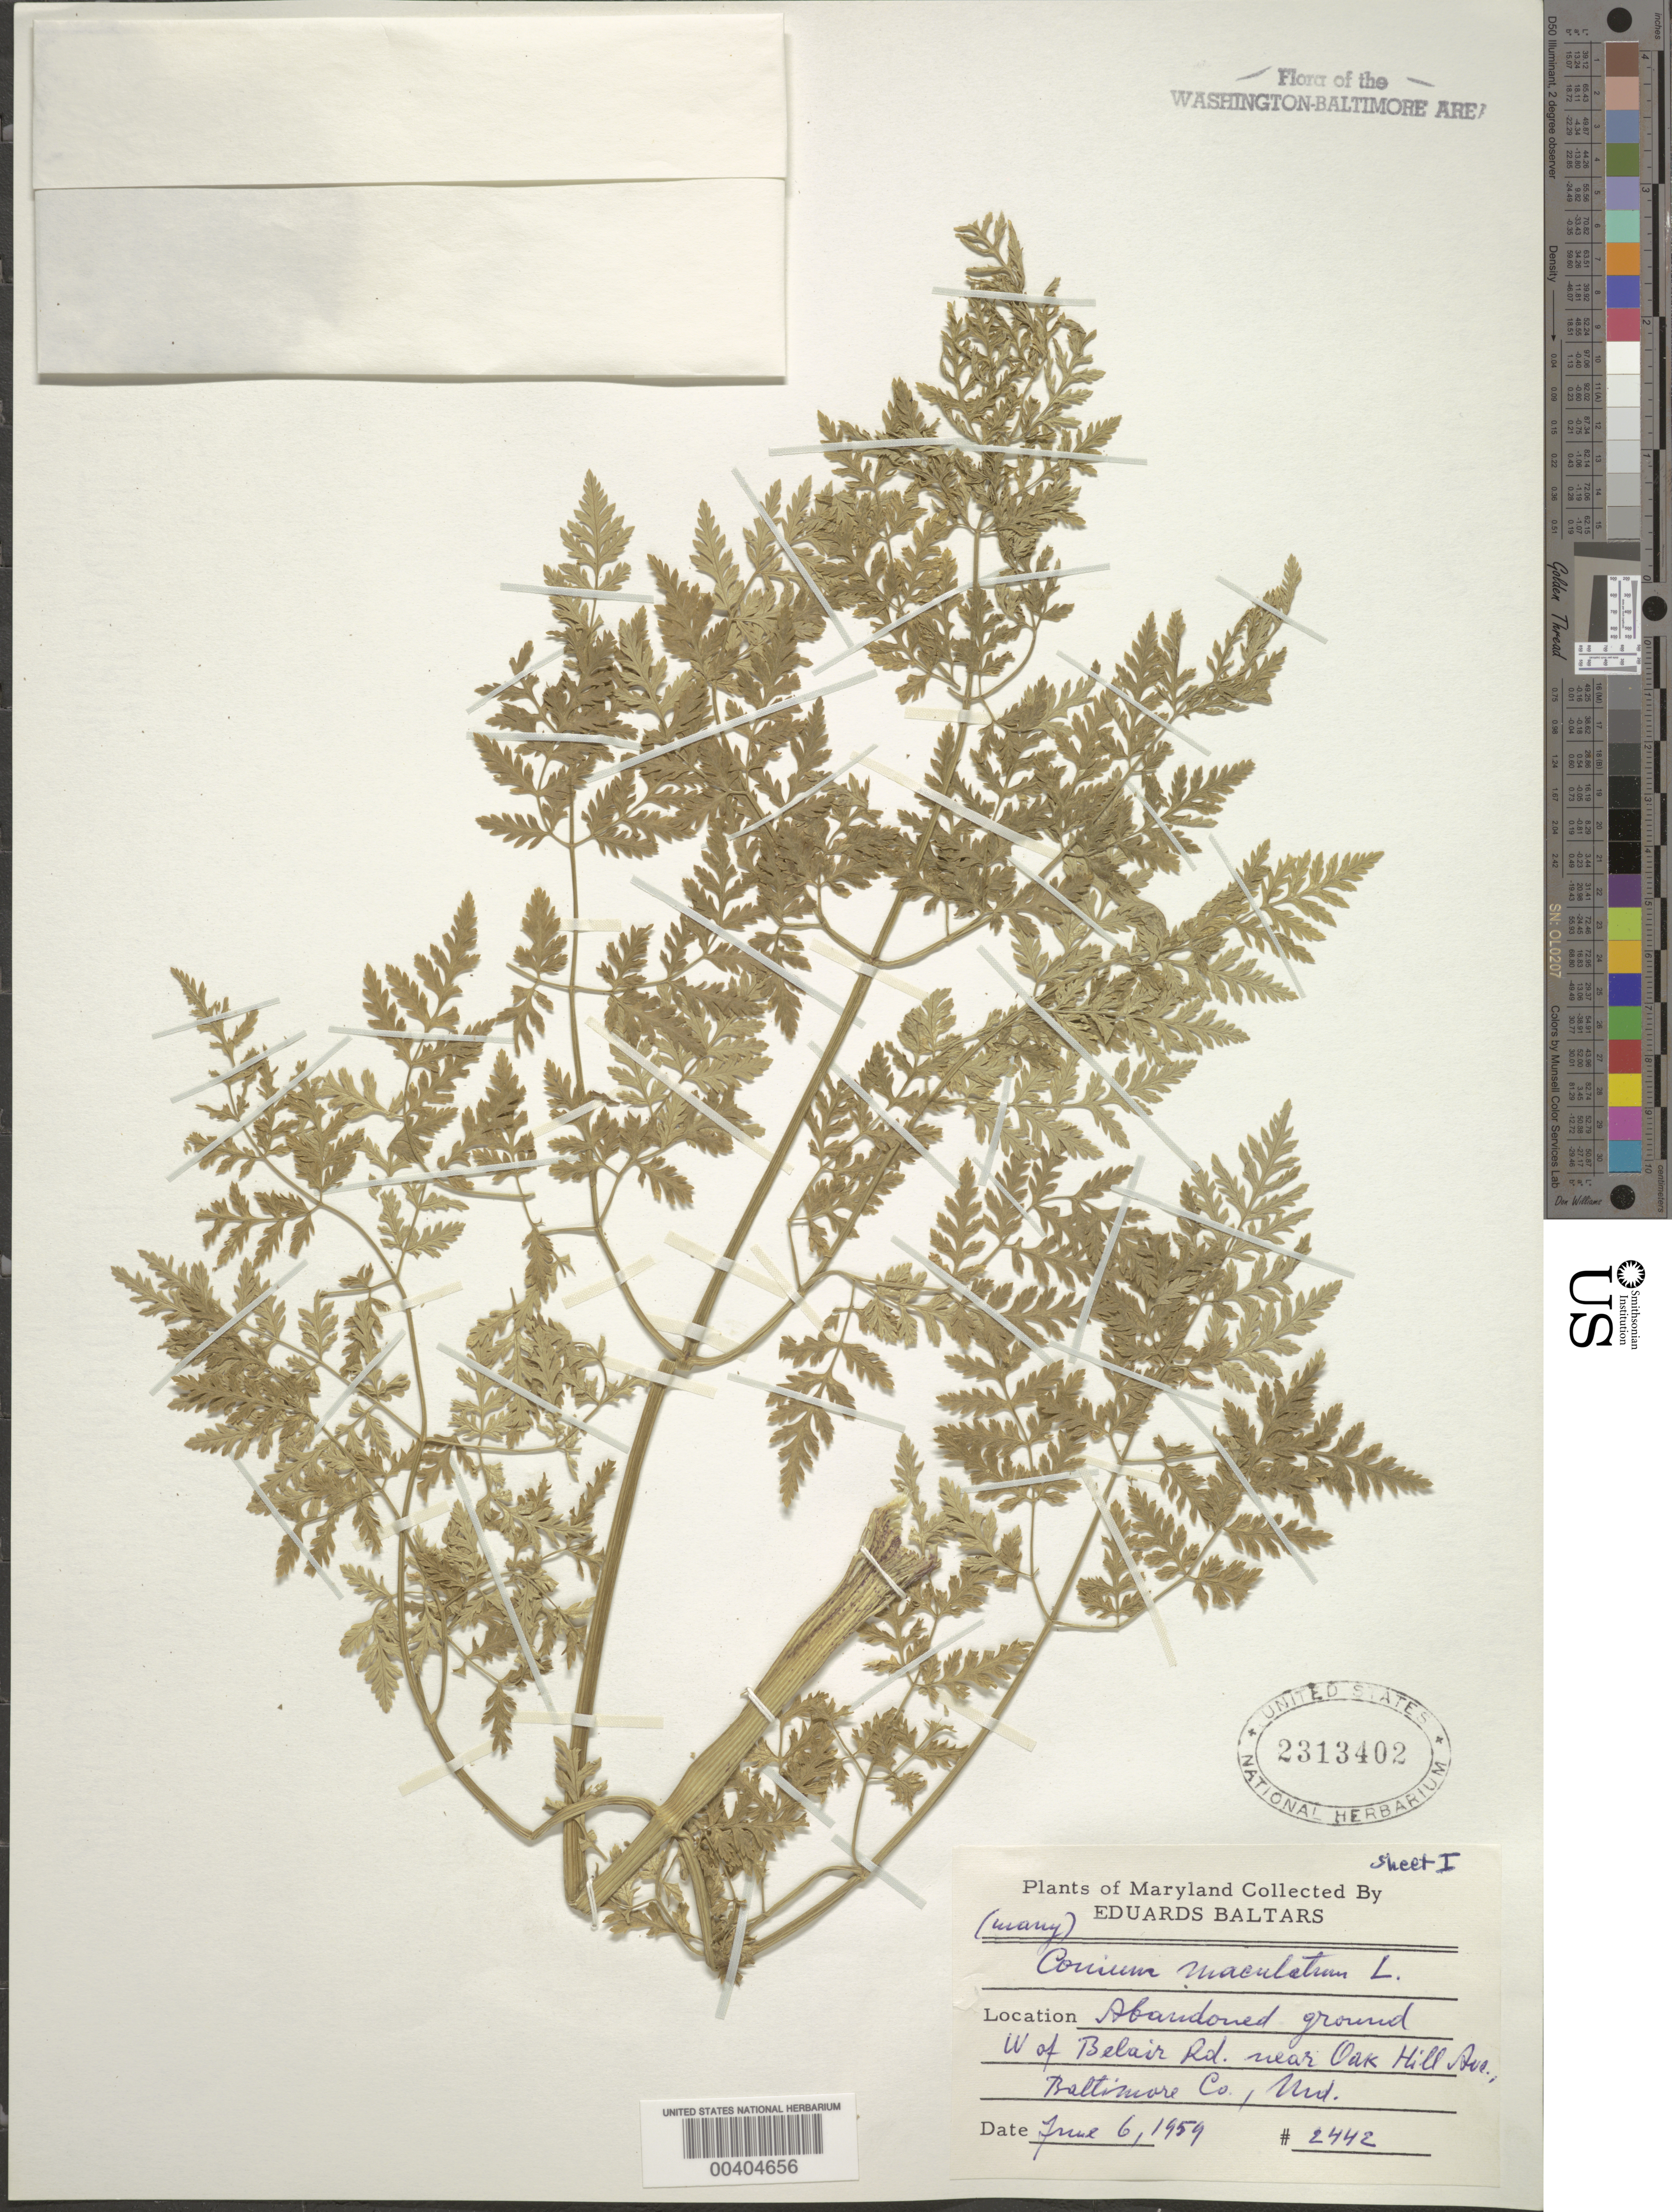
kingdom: Plantae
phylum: Tracheophyta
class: Magnoliopsida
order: Apiales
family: Apiaceae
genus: Conium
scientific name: Conium maculatum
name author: L.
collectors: E. Baltars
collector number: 2442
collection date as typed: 06 Jun 1959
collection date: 1959-06-06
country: United States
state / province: Maryland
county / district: Baltimore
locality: W of Belair Road near Oak Hill Ave.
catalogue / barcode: US 2313402